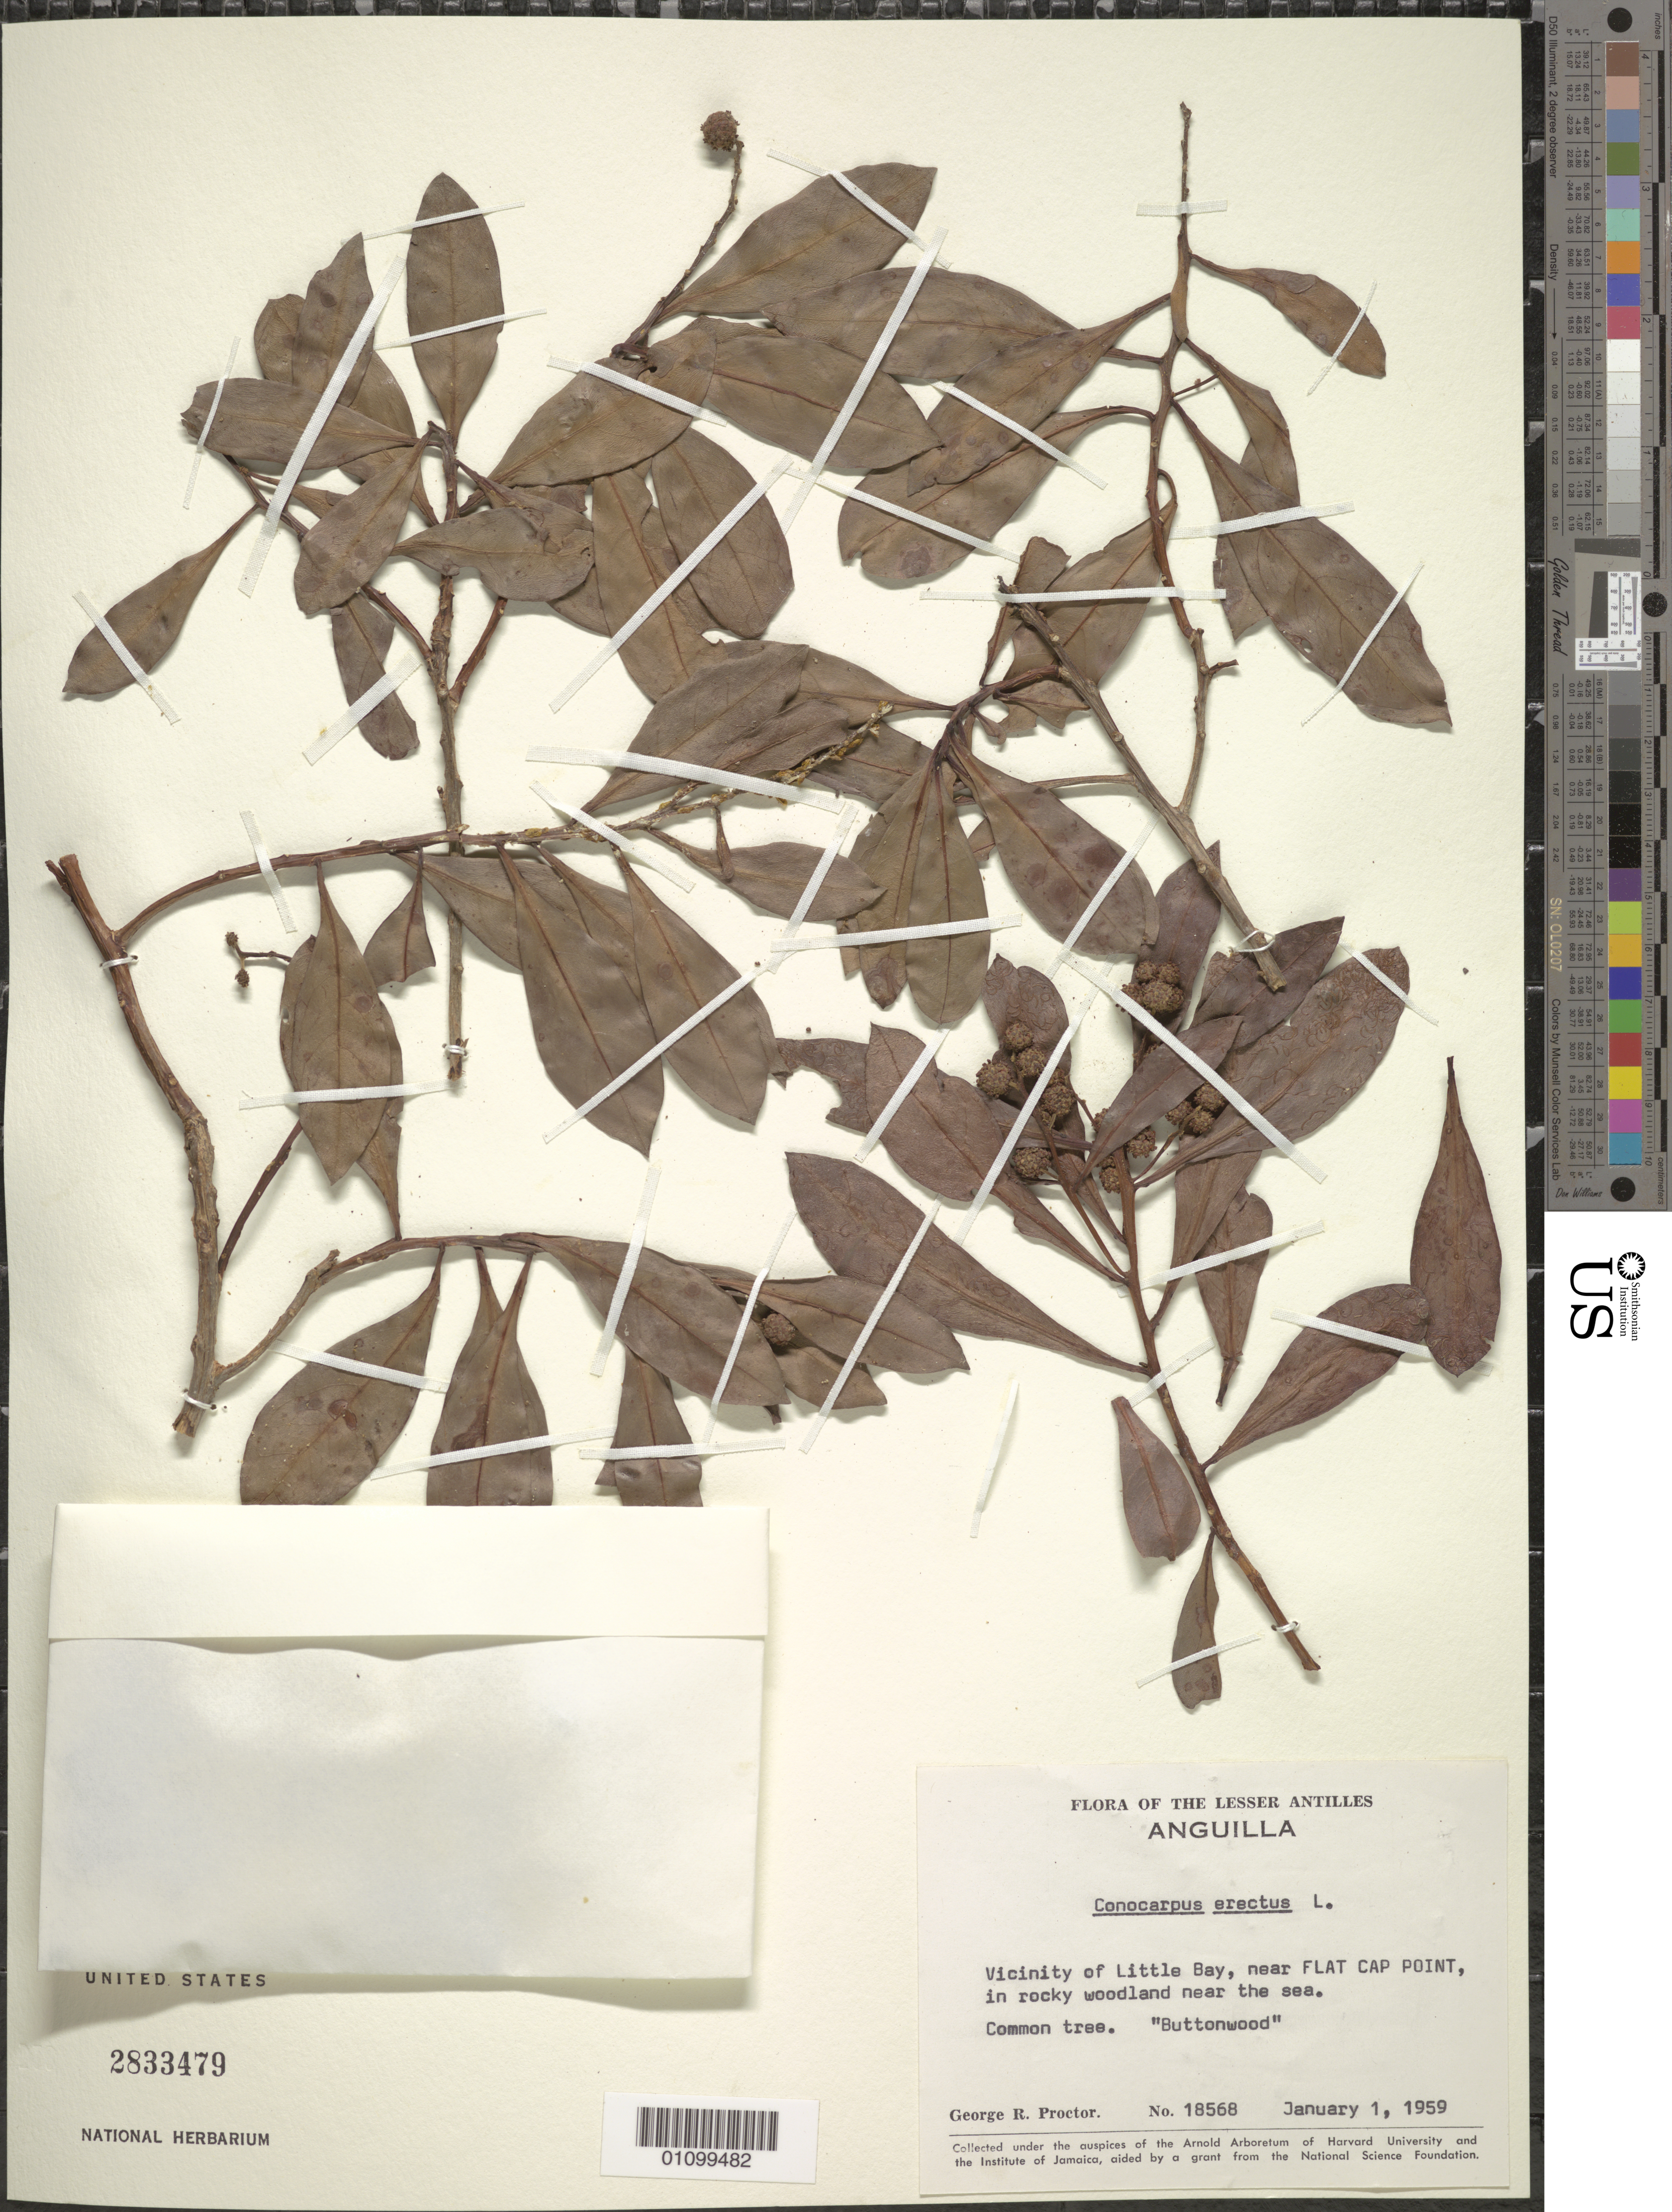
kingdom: Plantae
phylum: Tracheophyta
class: Magnoliopsida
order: Myrtales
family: Combretaceae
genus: Conocarpus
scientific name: Conocarpus erectus var. erectus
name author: L.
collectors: G. R. Proctor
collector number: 18568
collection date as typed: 01 Jan 1959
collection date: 1959-01-01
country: Anguilla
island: Anguilla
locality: Vicinity of Little Bay, near Flat Cap Point, in rocky woodland near the sea.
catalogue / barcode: US 2833479